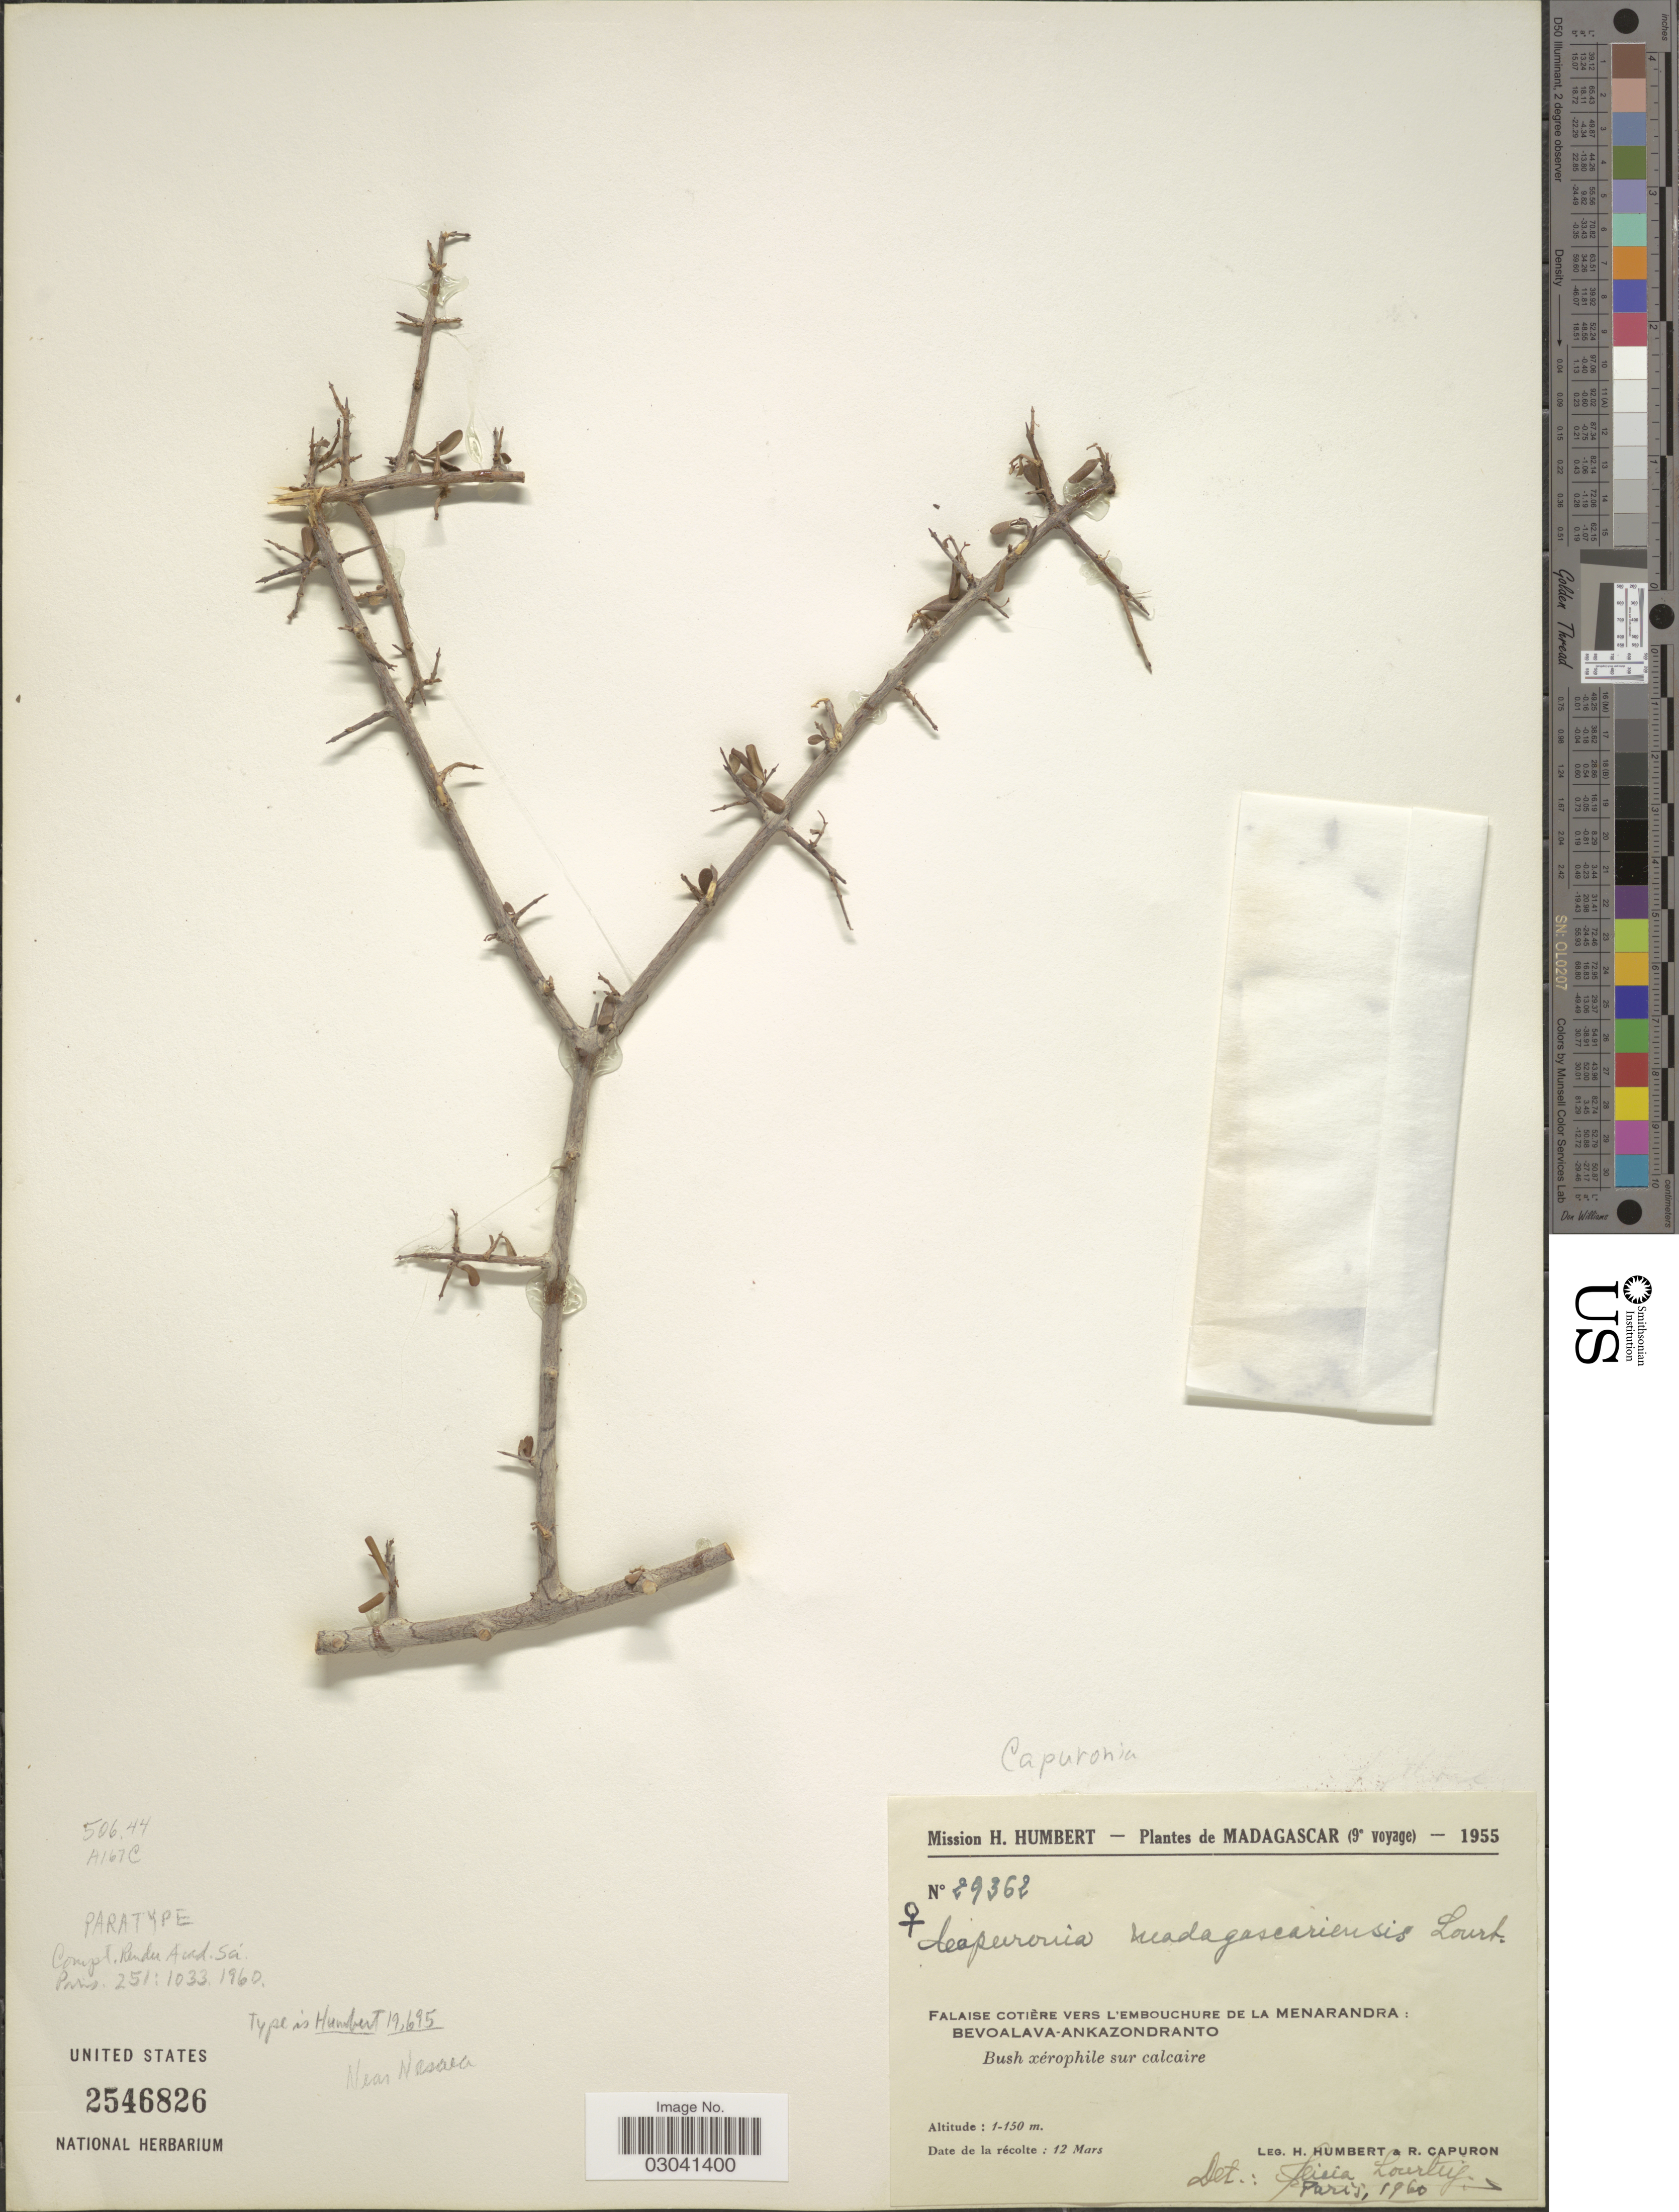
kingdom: Plantae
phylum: Tracheophyta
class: Magnoliopsida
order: Myrtales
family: Lythraceae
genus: Capuronia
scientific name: Capuronia madagascariensis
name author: Lourteig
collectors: H. Humbert & R. Capuron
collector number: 29362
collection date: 1955-03-12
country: Madagascar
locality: Falais Cotiére vers L'Embouchure De La Menarandra: Bevoalava-Ankazondranto.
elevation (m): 1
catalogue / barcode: US 2546826